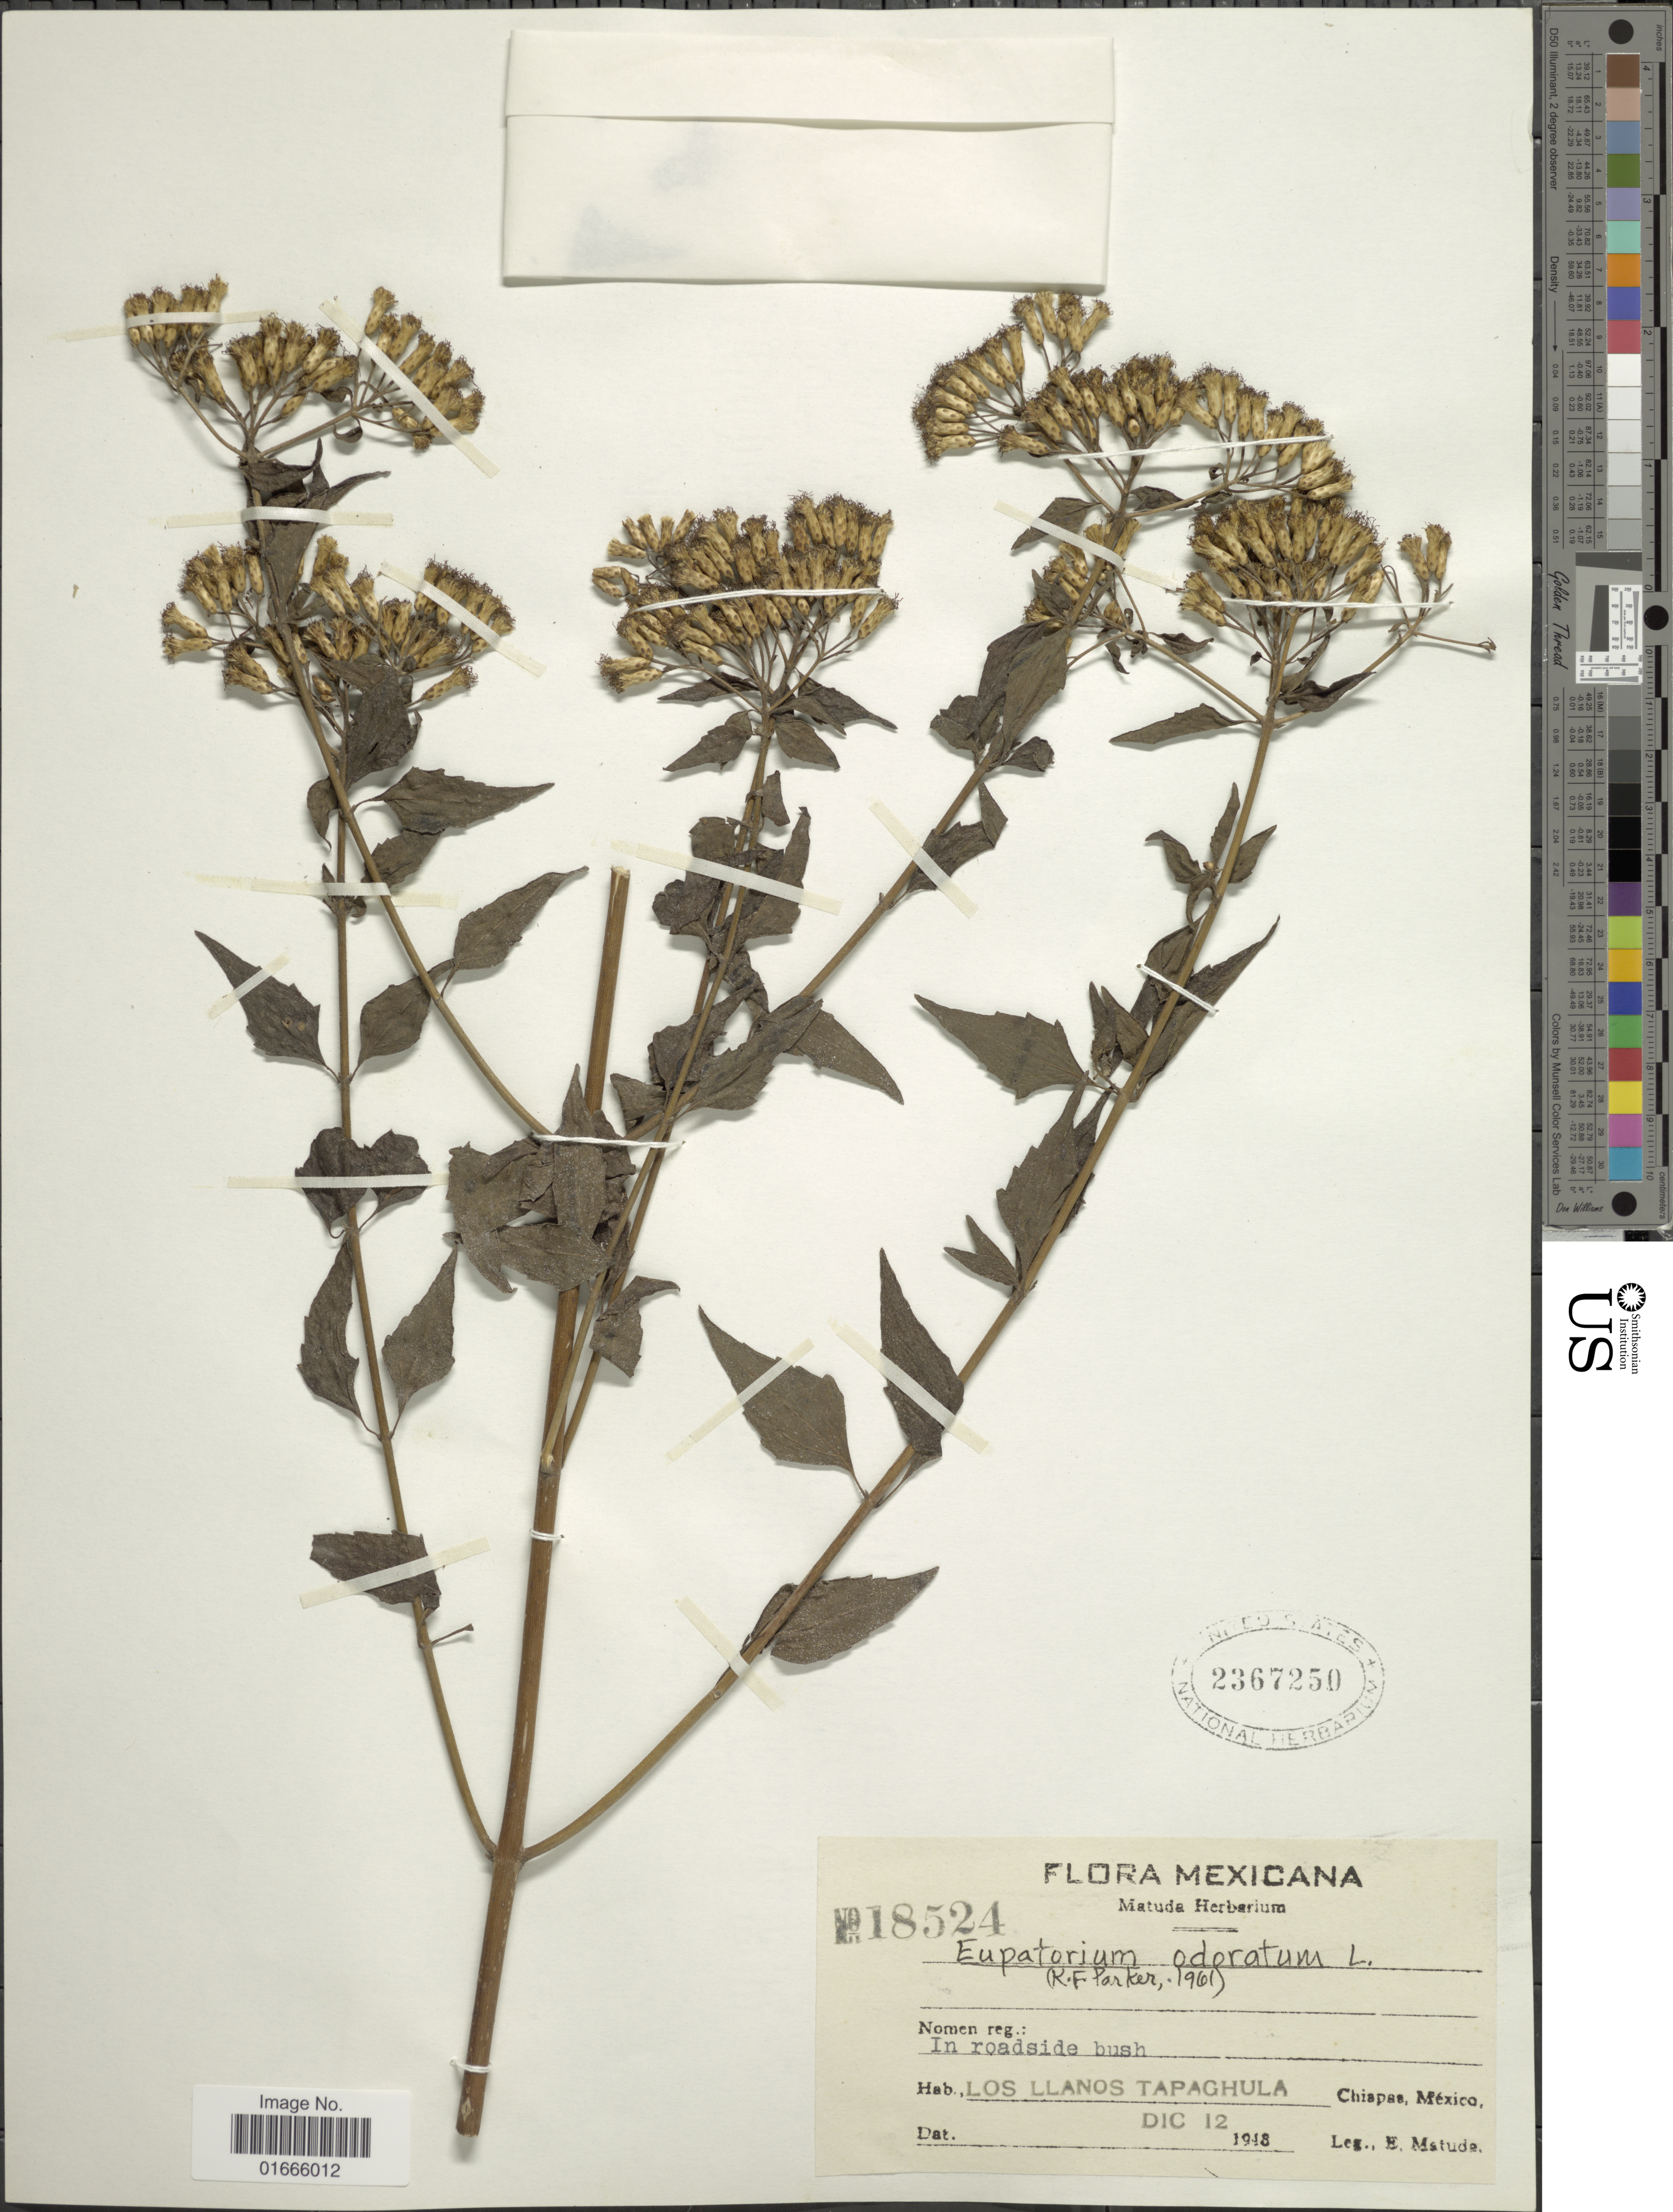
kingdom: Plantae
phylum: Tracheophyta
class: Magnoliopsida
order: Asterales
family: Asteraceae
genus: Chromolaena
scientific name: Chromolaena odorata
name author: (L.) R.M. King & H. Rob.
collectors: E. Matuda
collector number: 18524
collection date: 1948-12-12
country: Mexico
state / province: Chiapas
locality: Los Llanos Tapaghula, Chiapas, Mexico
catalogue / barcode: US 2367250